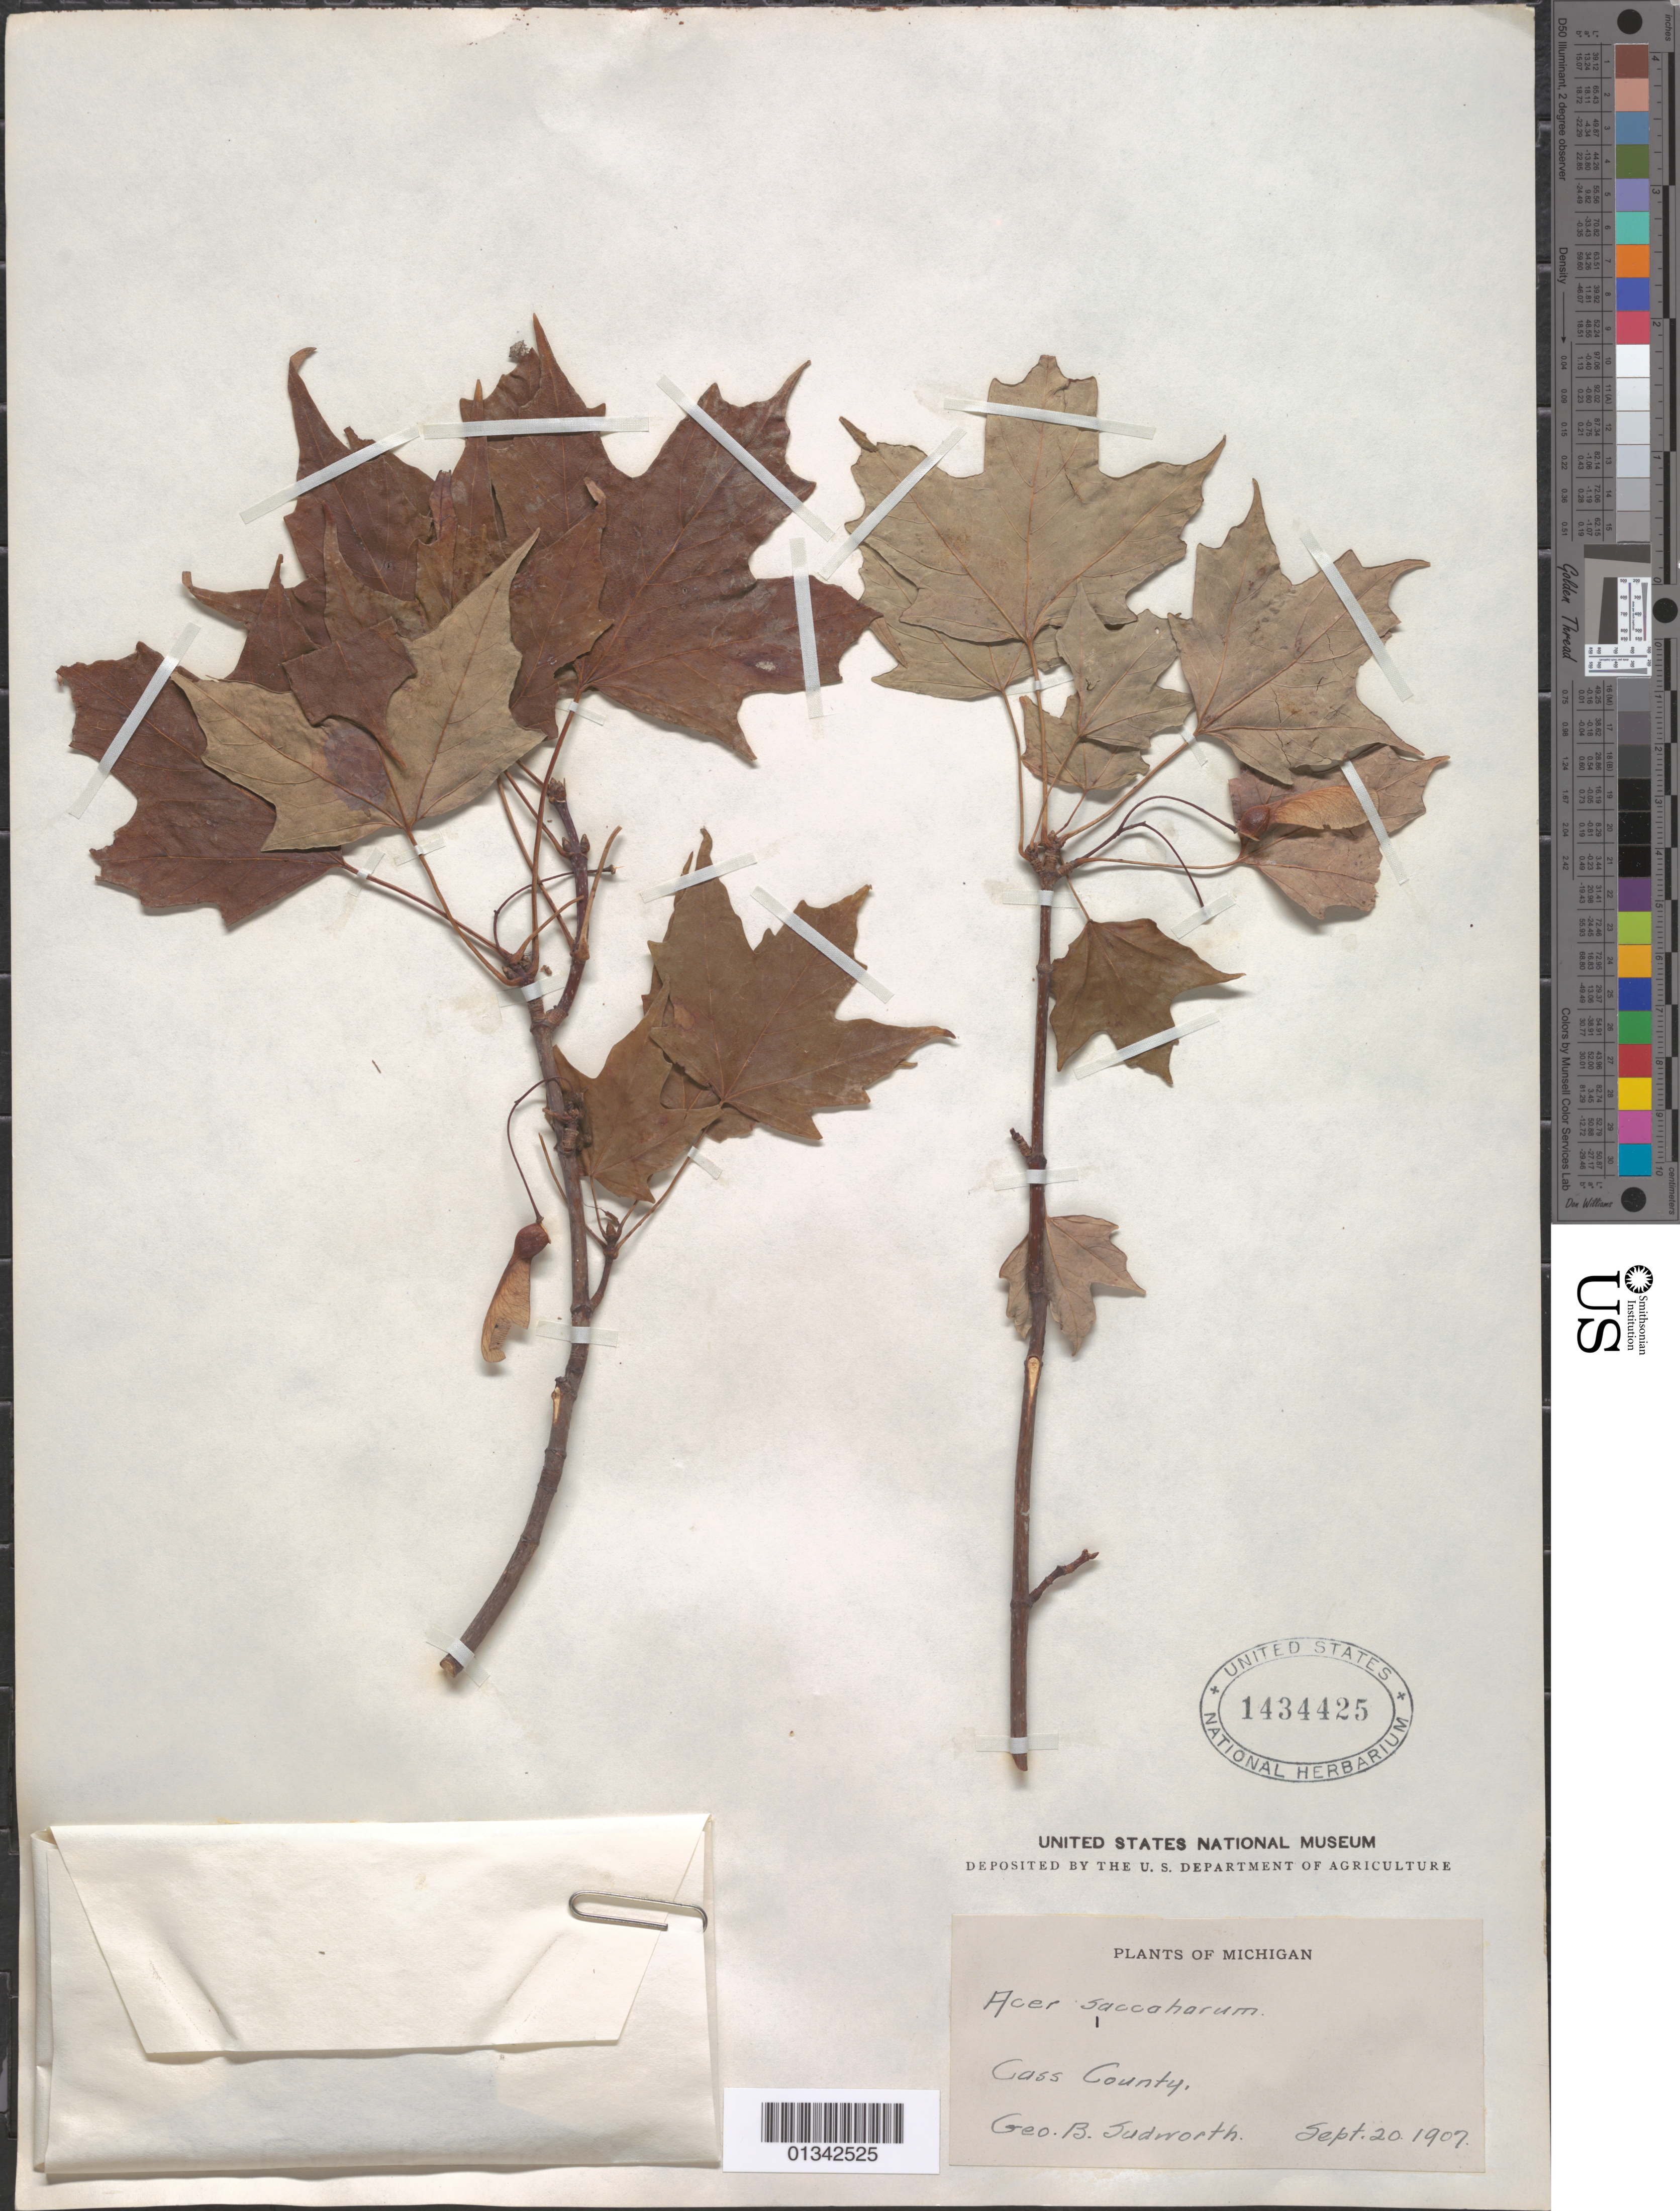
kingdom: Plantae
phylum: Tracheophyta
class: Magnoliopsida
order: Sapindales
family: Sapindaceae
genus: Acer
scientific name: Acer saccharum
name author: Marshall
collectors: G. B. Sudworth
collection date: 1907-09-20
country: United States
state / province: Michigan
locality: Cass County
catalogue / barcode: US 1434425